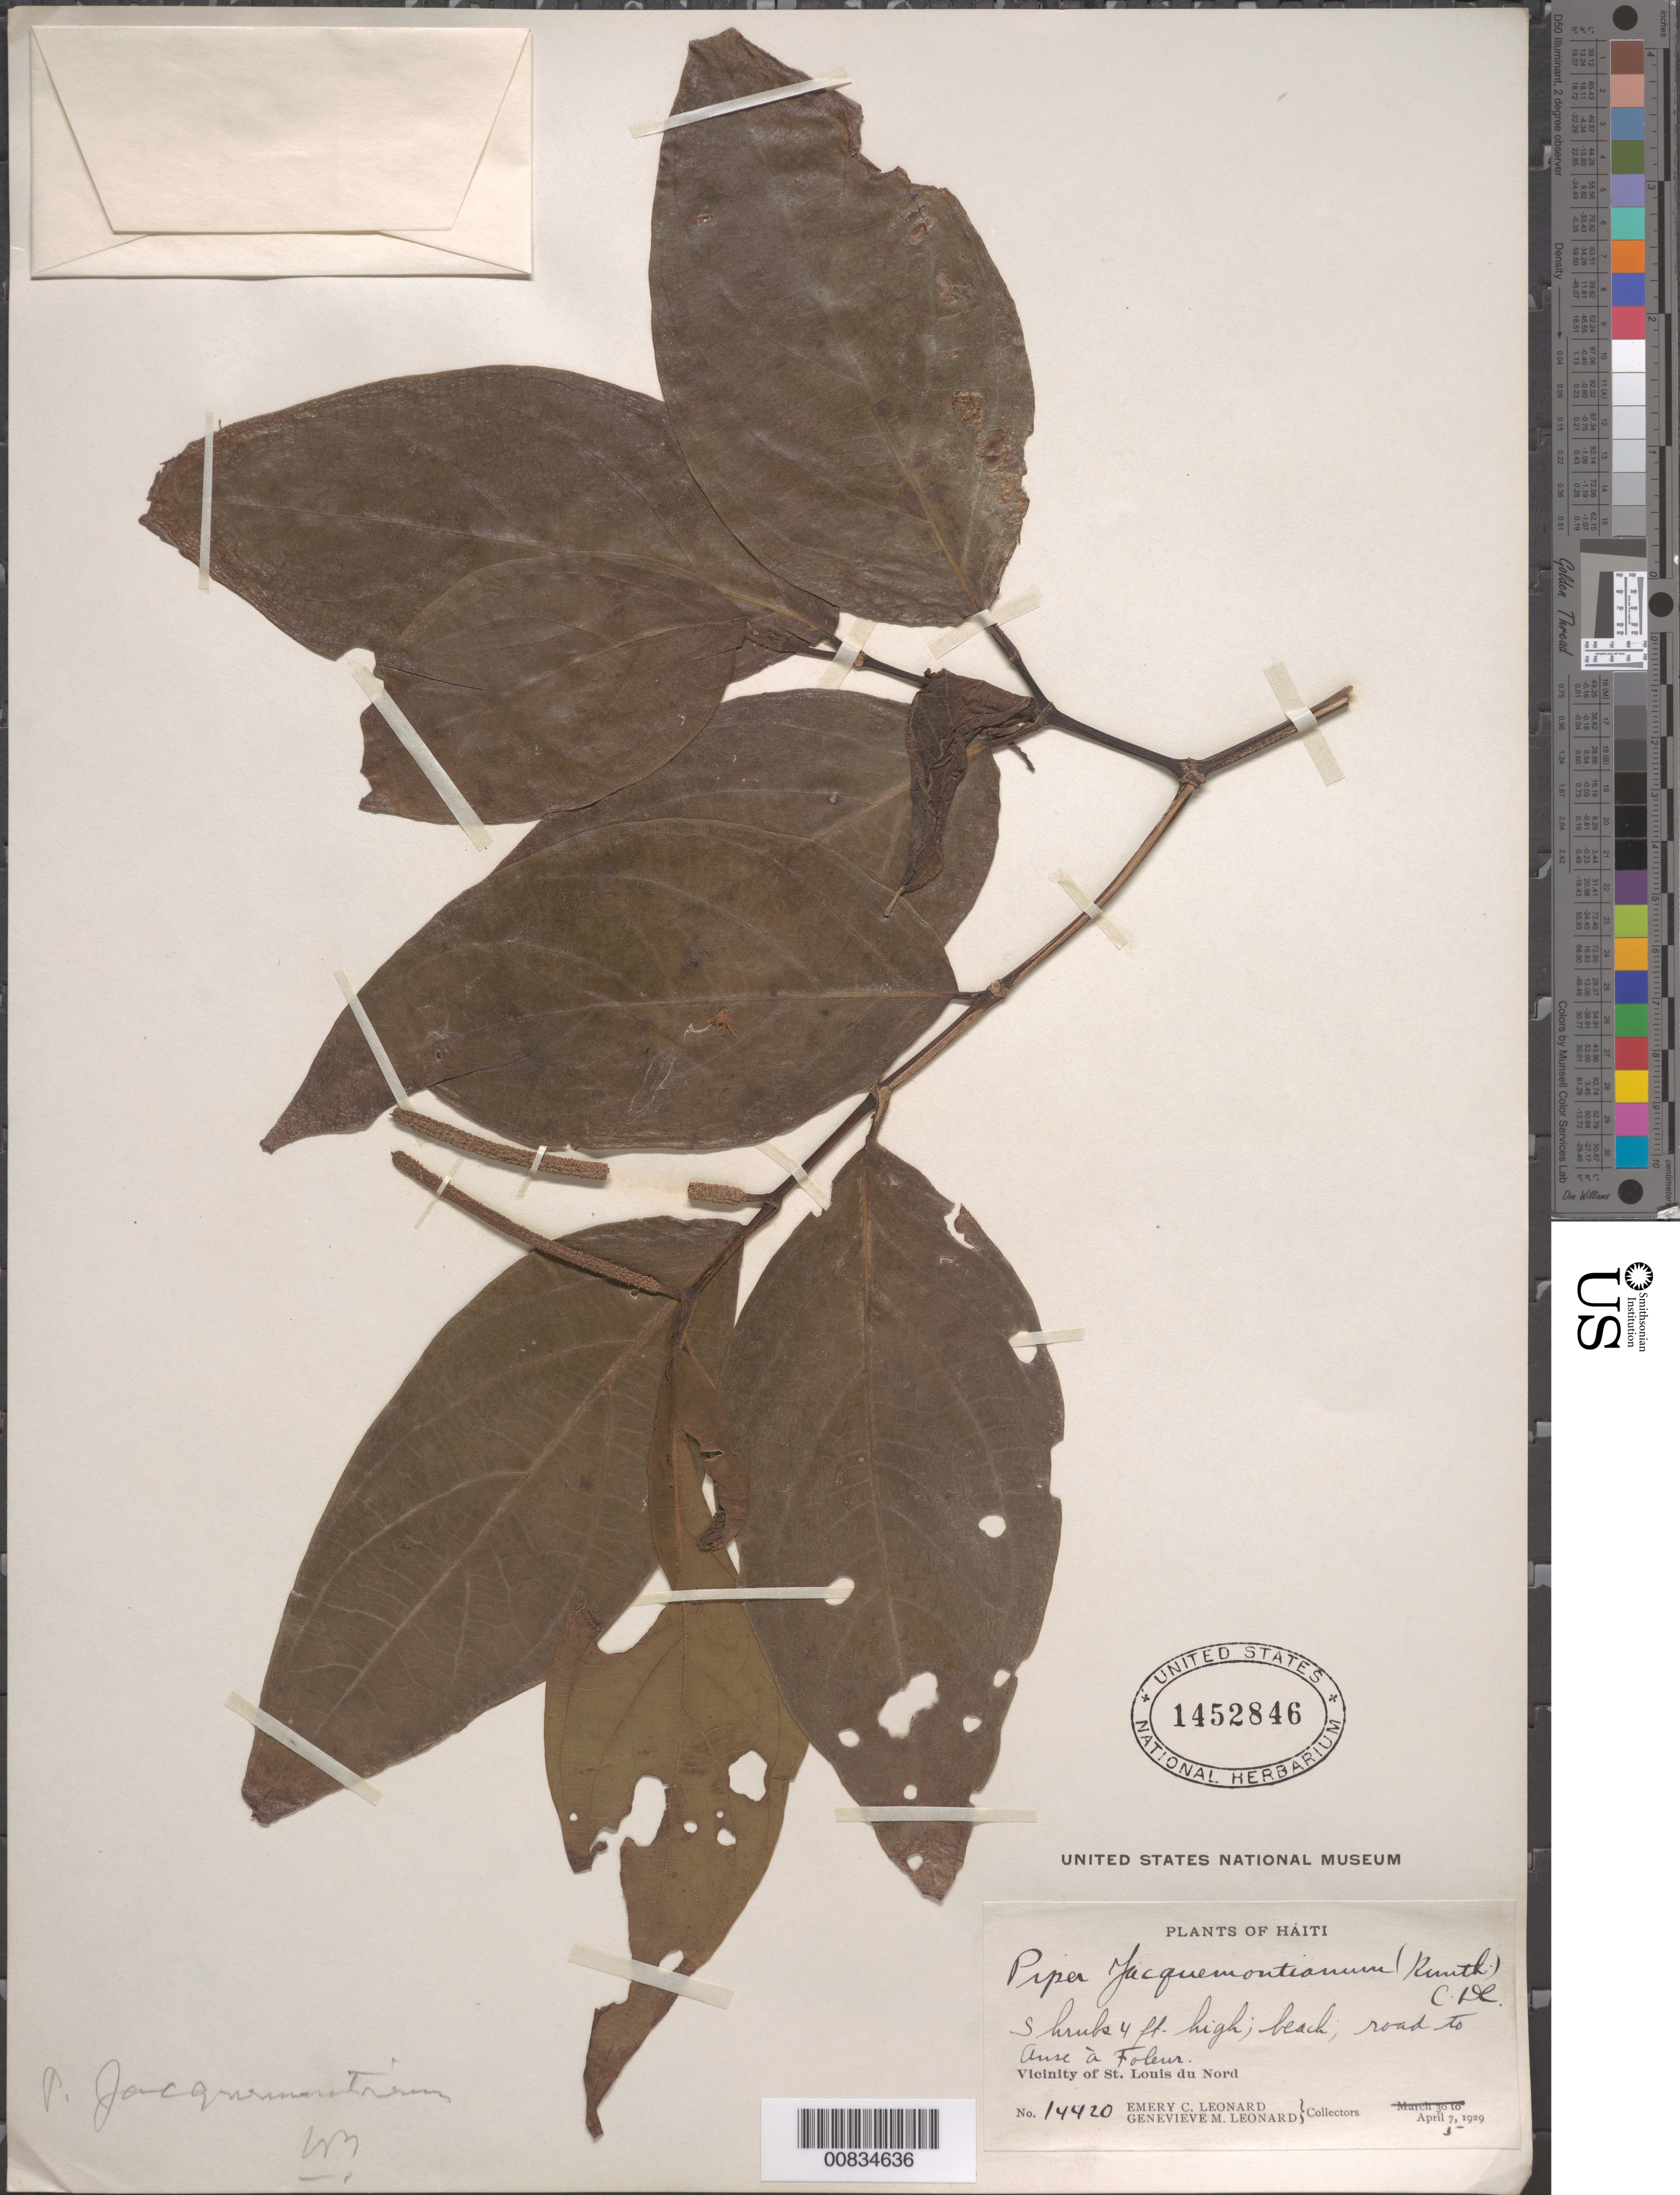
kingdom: Plantae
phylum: Tracheophyta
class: Magnoliopsida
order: Piperales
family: Piperaceae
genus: Piper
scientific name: Piper jacquemontianum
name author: Kunth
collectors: E. C. Leonard & G. M. Leonard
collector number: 14420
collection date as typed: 05 Apr 1929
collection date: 1929-04-05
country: Haiti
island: Hispaniola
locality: Vicinity of St. Louis du Nord. Beach; road to Anse à Foleur.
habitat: Beach.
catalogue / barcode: US 1452846